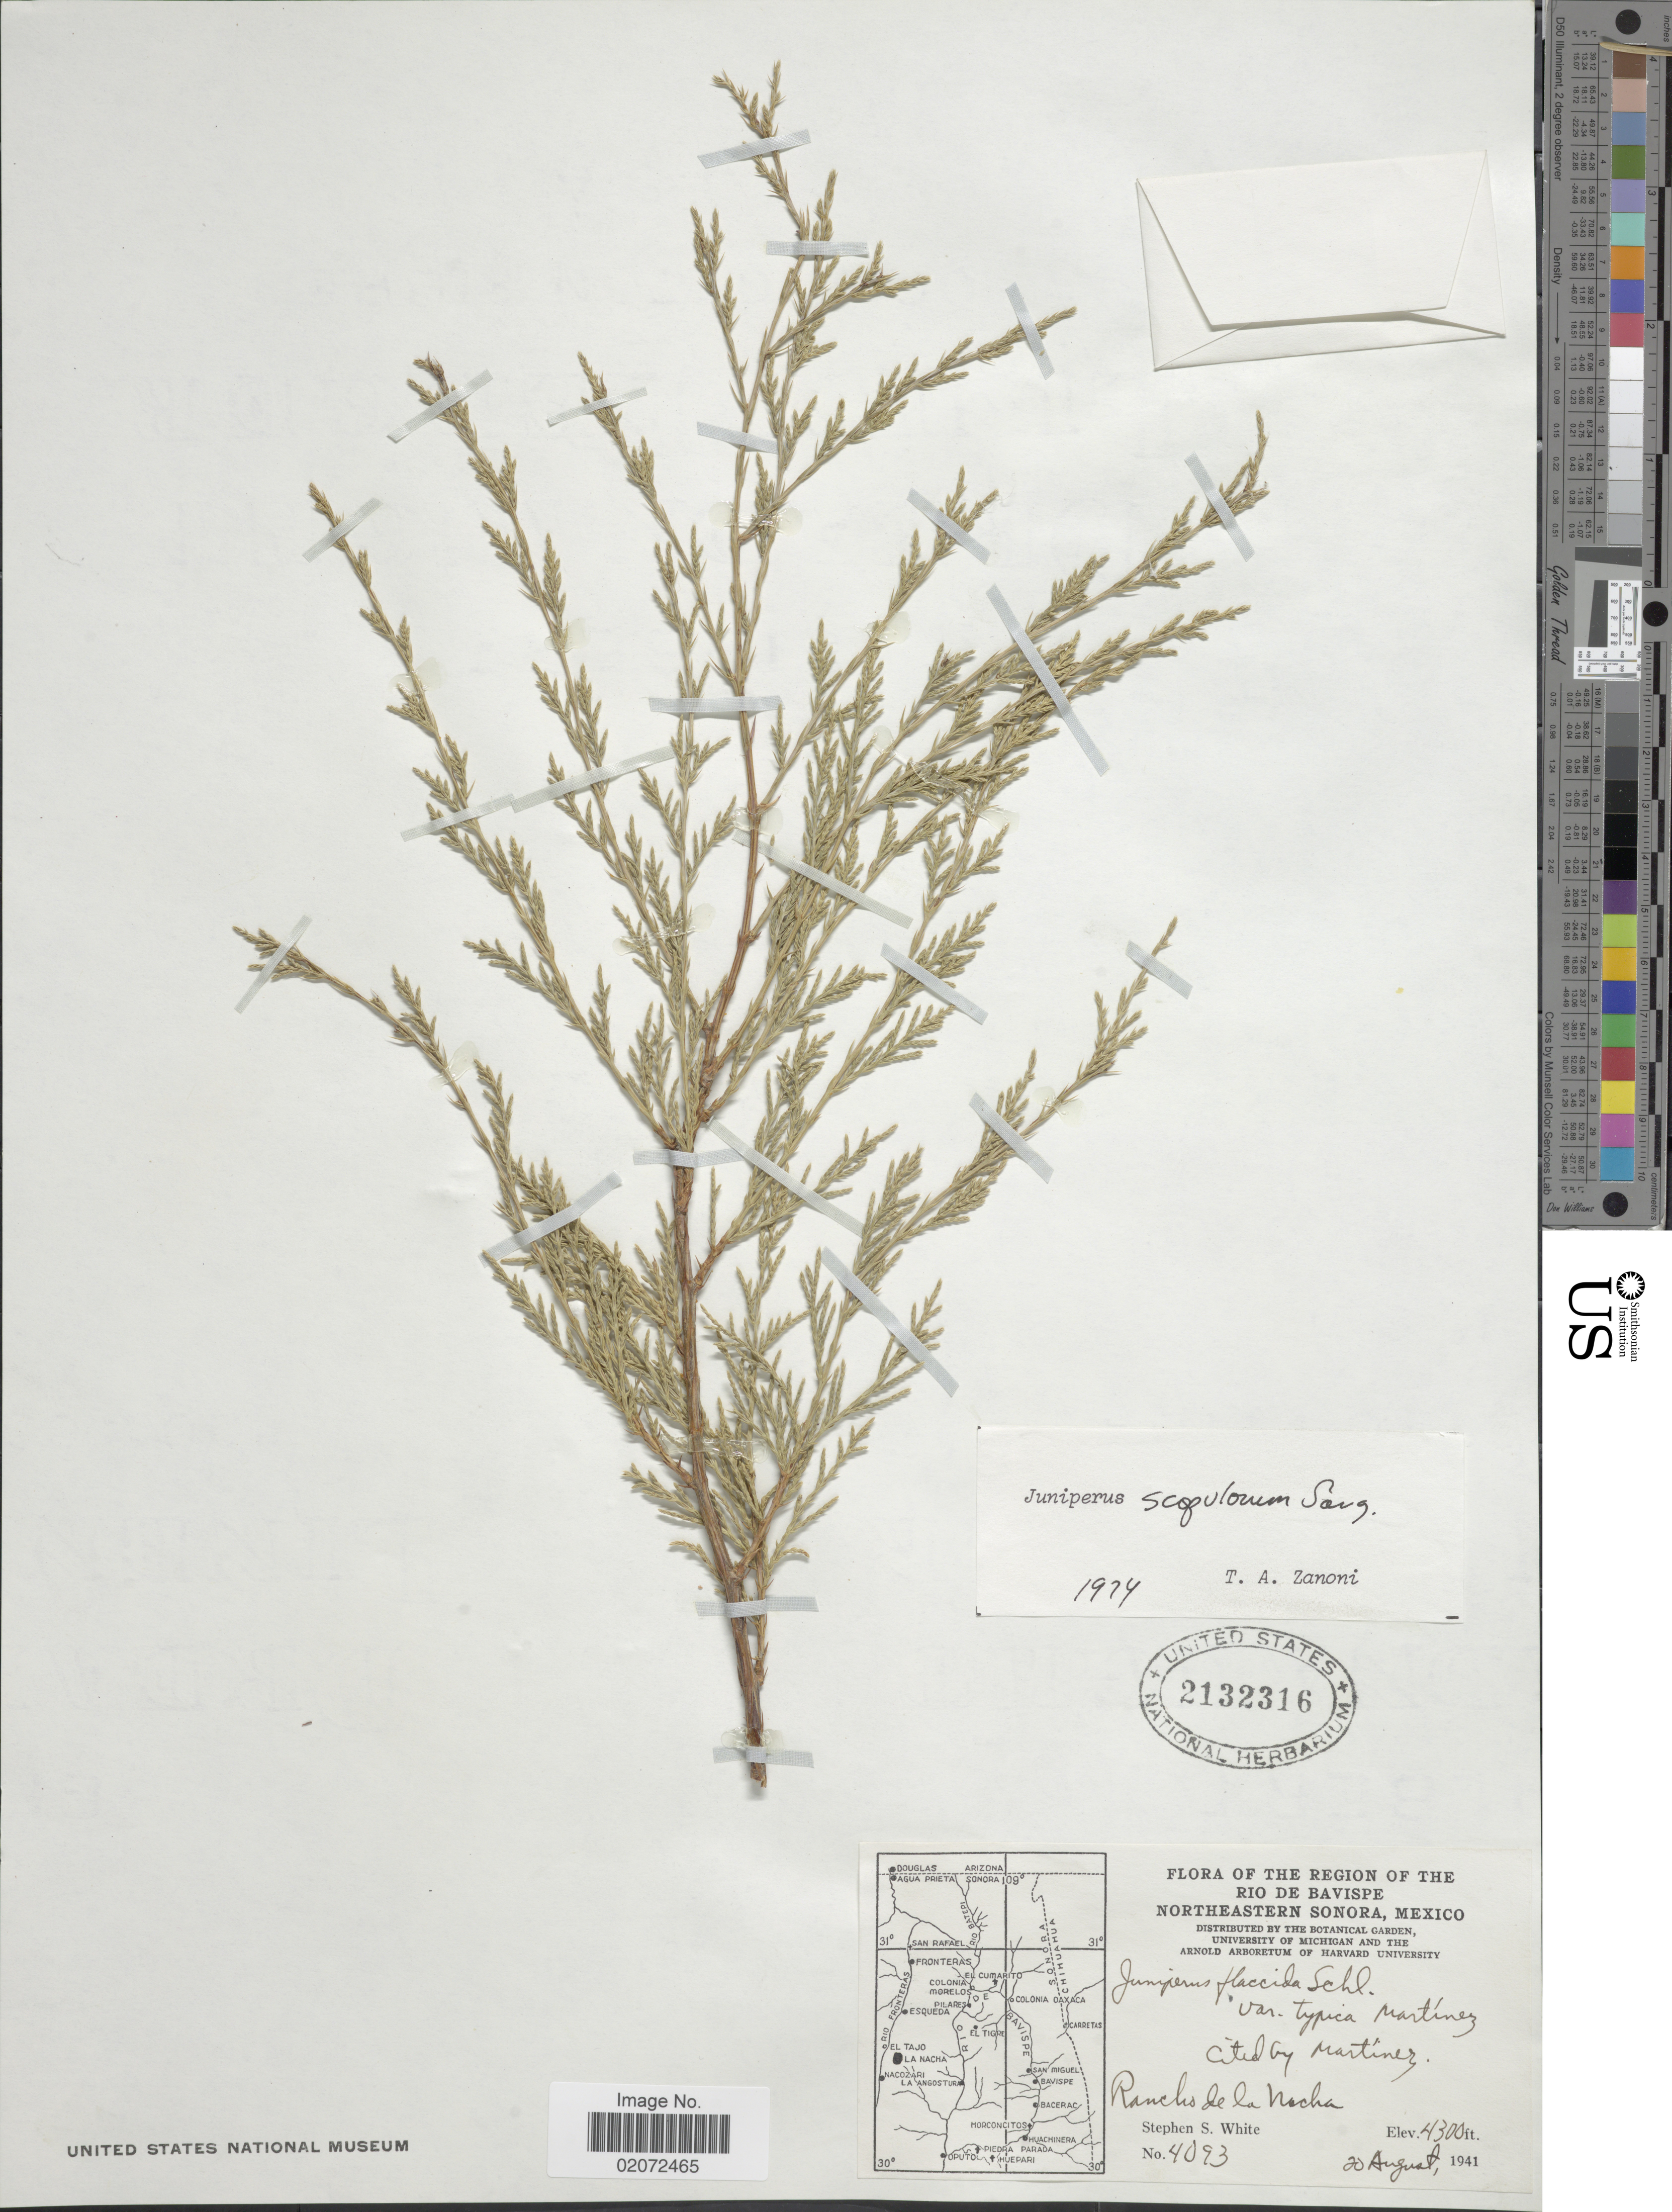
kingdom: Plantae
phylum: Tracheophyta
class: Pinopsida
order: Pinales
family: Cupressaceae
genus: Juniperus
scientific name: Juniperus blancoi var. mucronata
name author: (Farjon) R.P. Adams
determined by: Ferguson, G. M.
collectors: S. S. White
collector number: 4093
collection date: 1941-08-20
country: Mexico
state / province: Sonora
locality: Region of the Northeastern Sonora, Ranchos de la Nacha.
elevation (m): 1311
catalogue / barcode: US 2132316